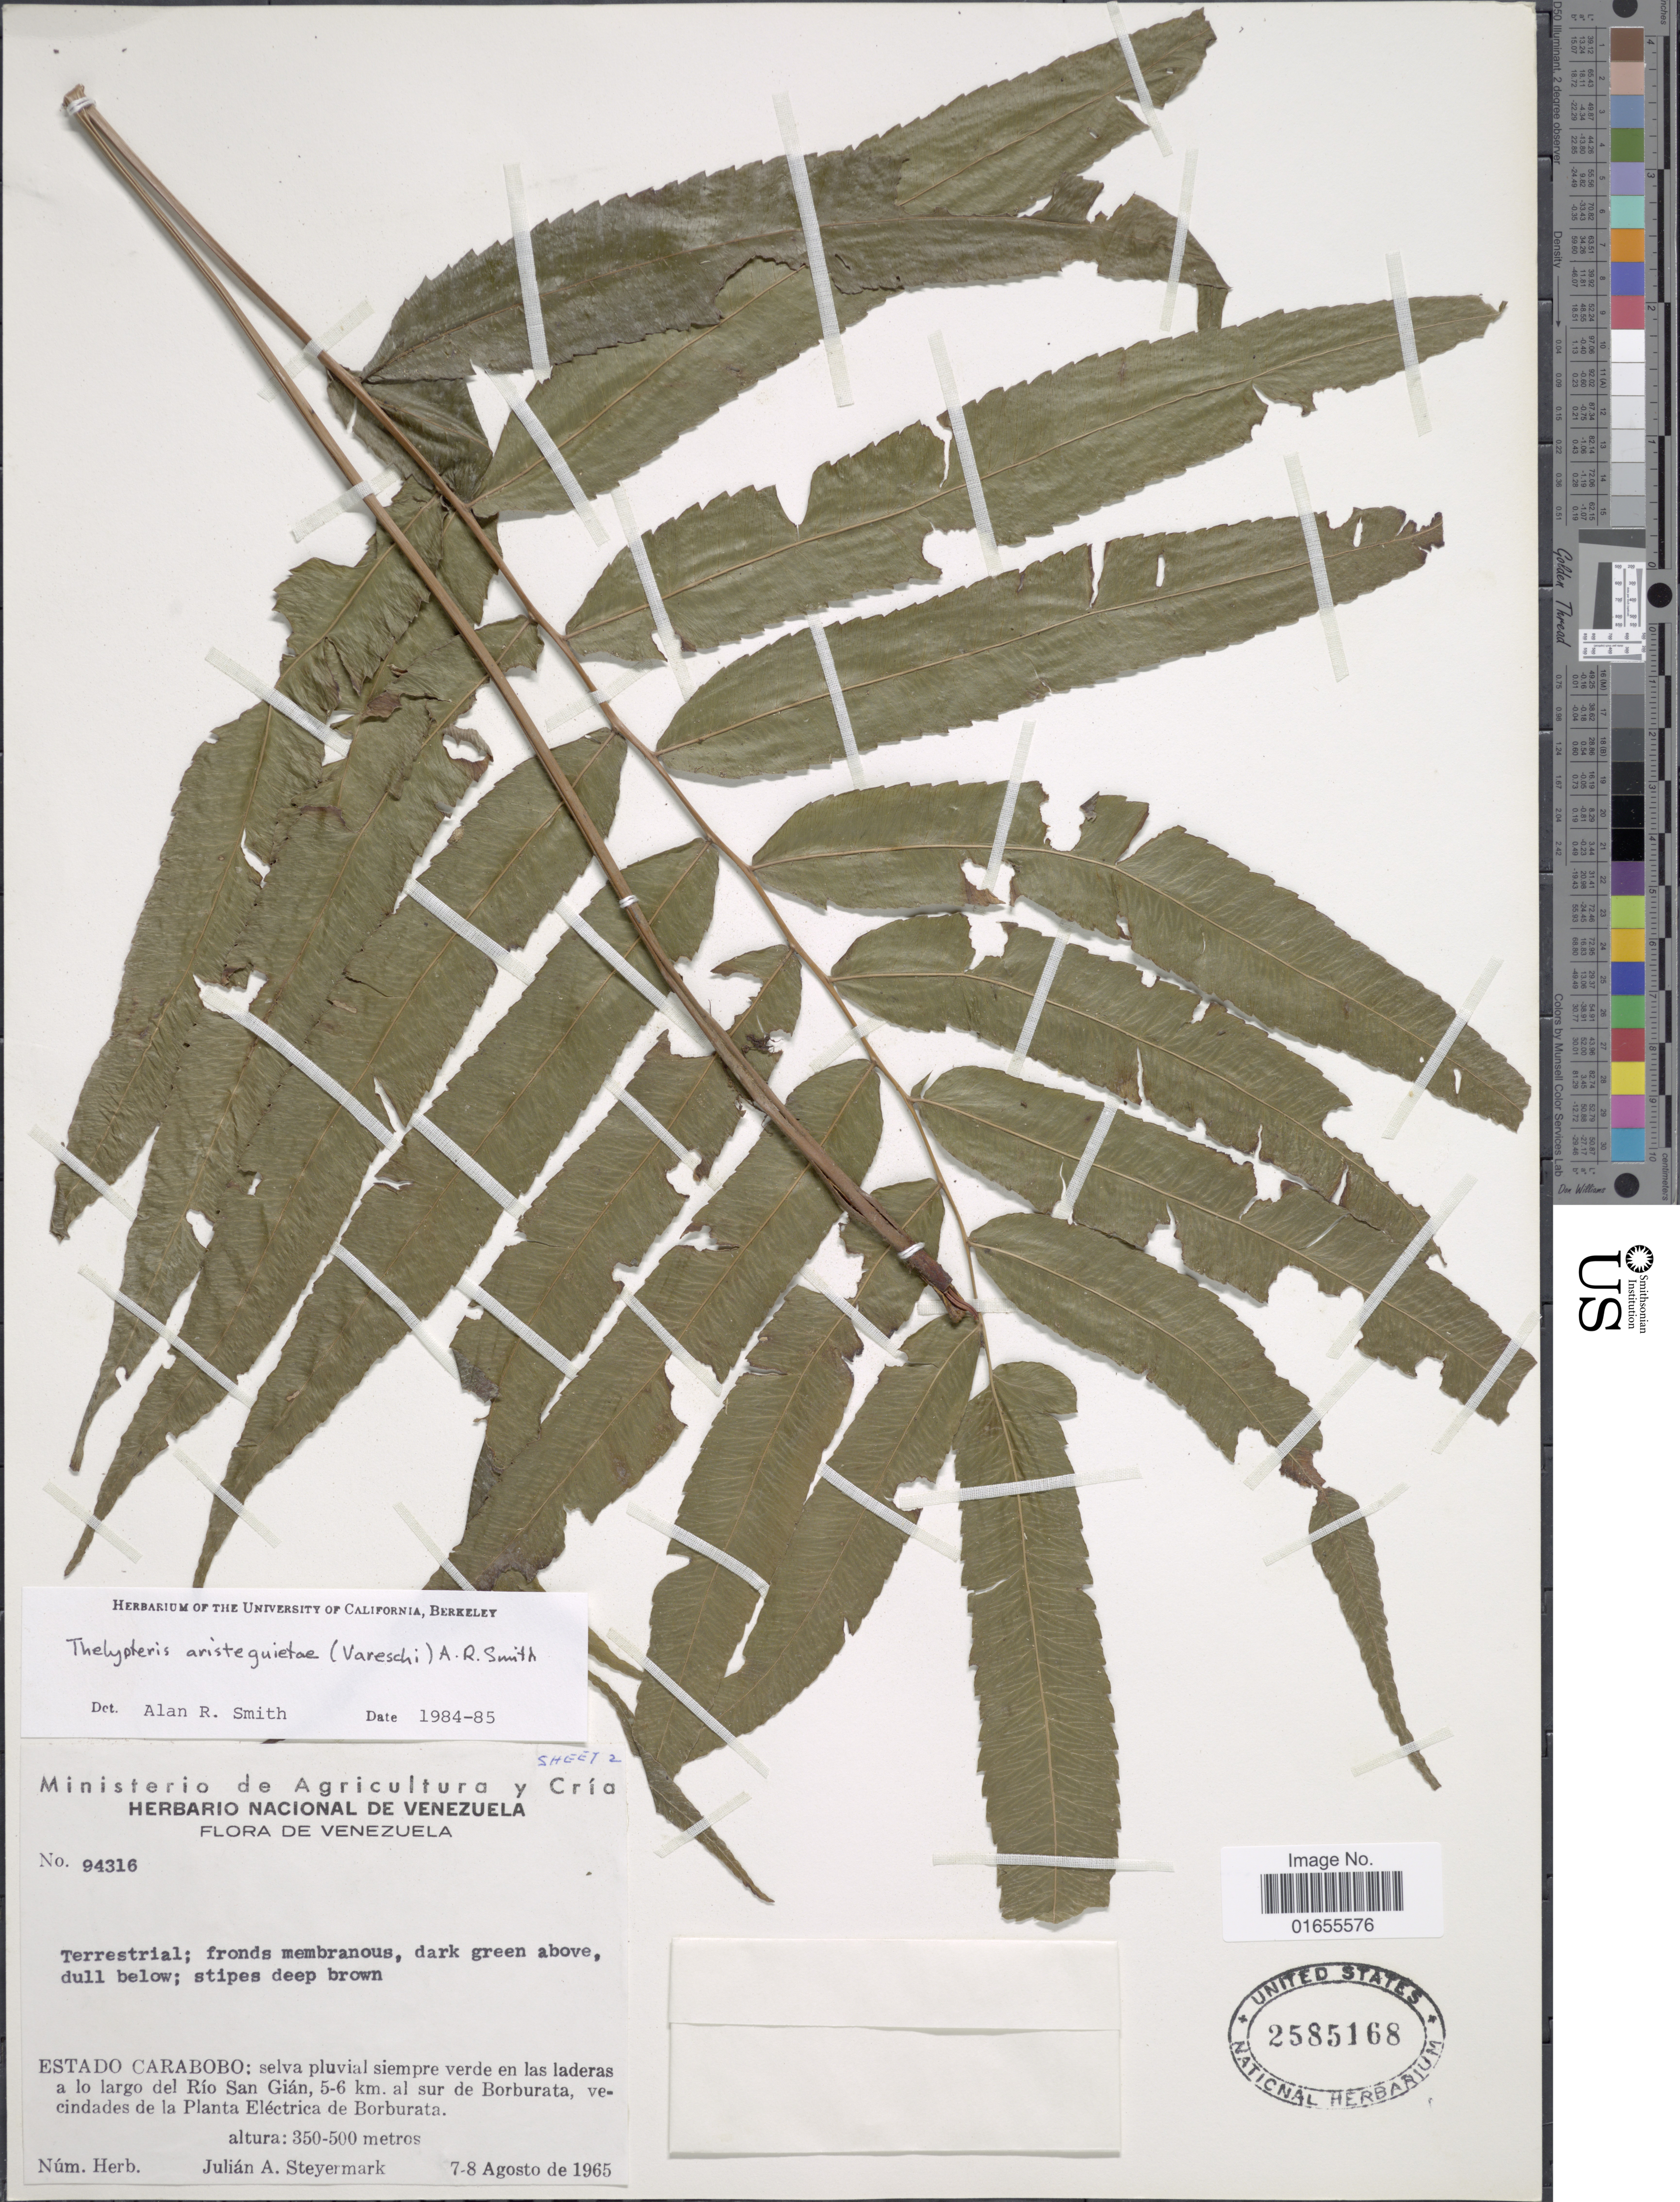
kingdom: Plantae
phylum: Tracheophyta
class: Polypodiopsida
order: Polypodiales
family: Thelypteridaceae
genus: Goniopteris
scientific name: Goniopteris straminea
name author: (Baker) Ching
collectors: J. Steyermark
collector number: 94316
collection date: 1965-08-07/1965-08-08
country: Venezuela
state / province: Carabobo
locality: Selva pluvial siempre verde en las laderas a lo largo del Rio San Gian, 5 - 6 km. al sur de Borburata, vecindades de la Planta Electrica de Borburata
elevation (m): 350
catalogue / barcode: US 2585168